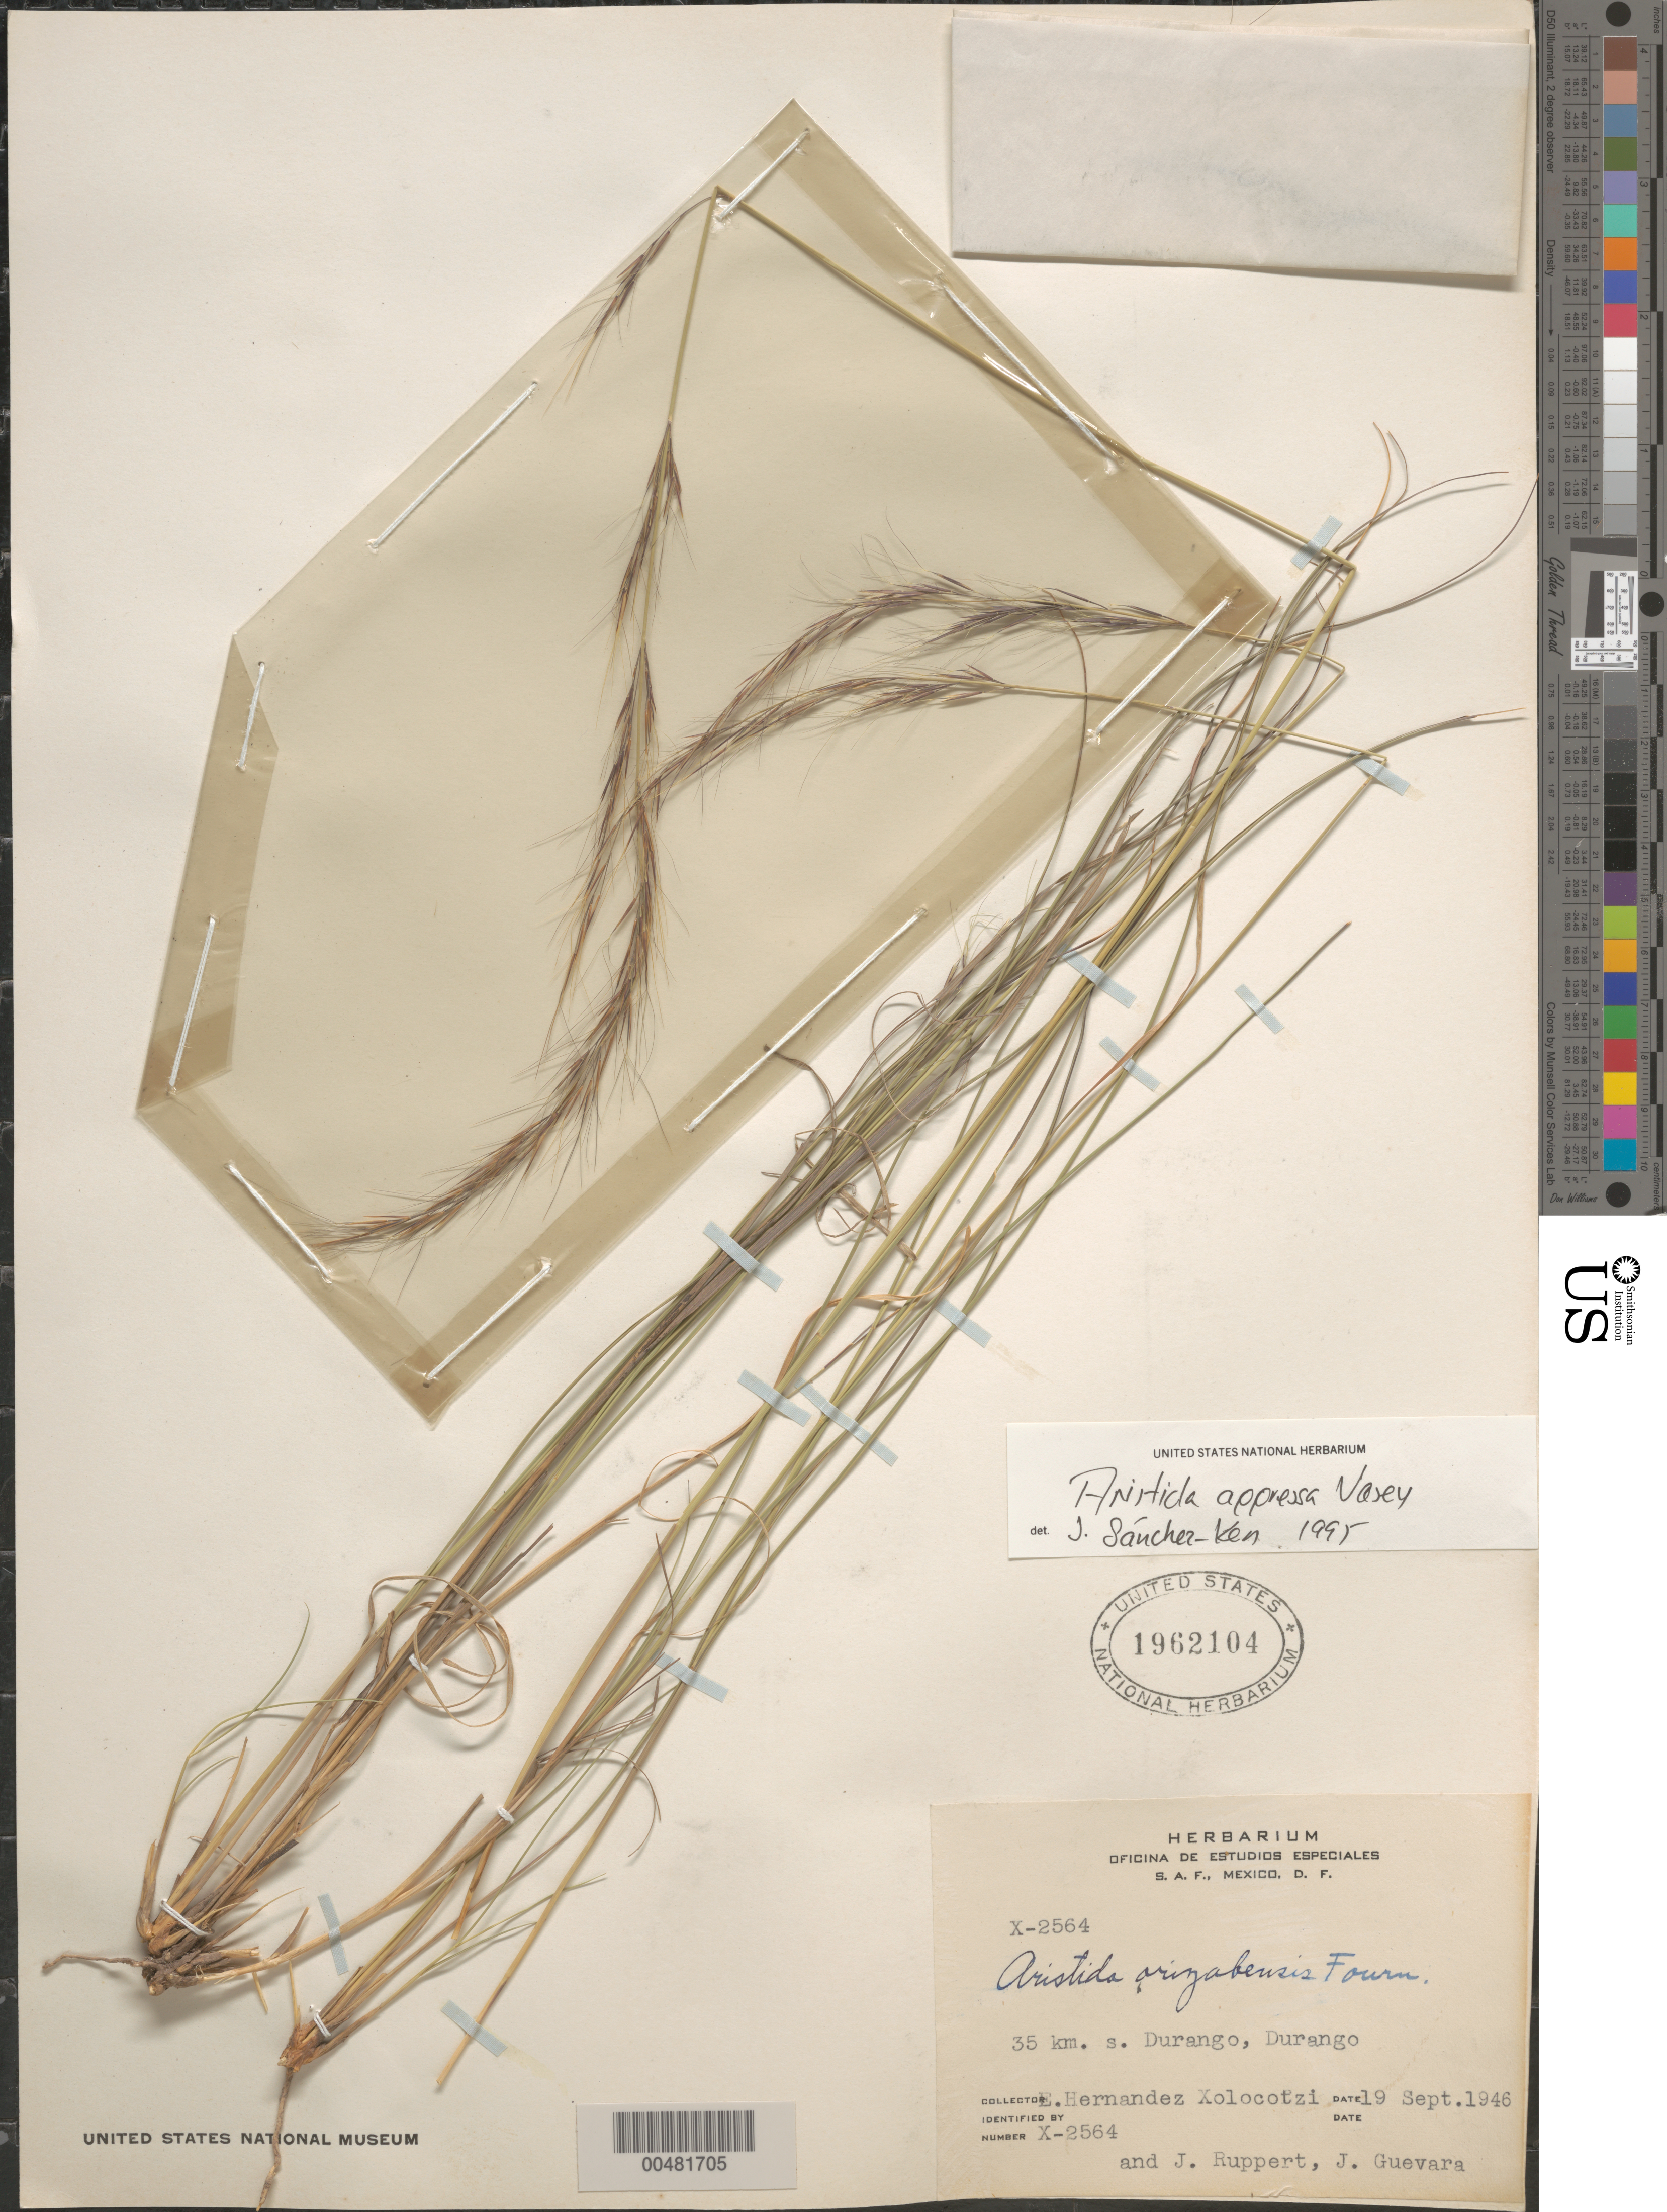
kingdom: Plantae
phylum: Tracheophyta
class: Liliopsida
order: Poales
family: Poaceae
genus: Aristida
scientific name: Aristida appressa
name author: Vasey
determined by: Sánchez-Ken, J. G.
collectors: E. I. Hernández-X., J. Ruppert & J. Guevara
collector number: X-2564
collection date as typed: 19 Sep 1946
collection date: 1946-09-19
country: Mexico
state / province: Durango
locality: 35 km S Durango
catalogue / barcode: US 1962104